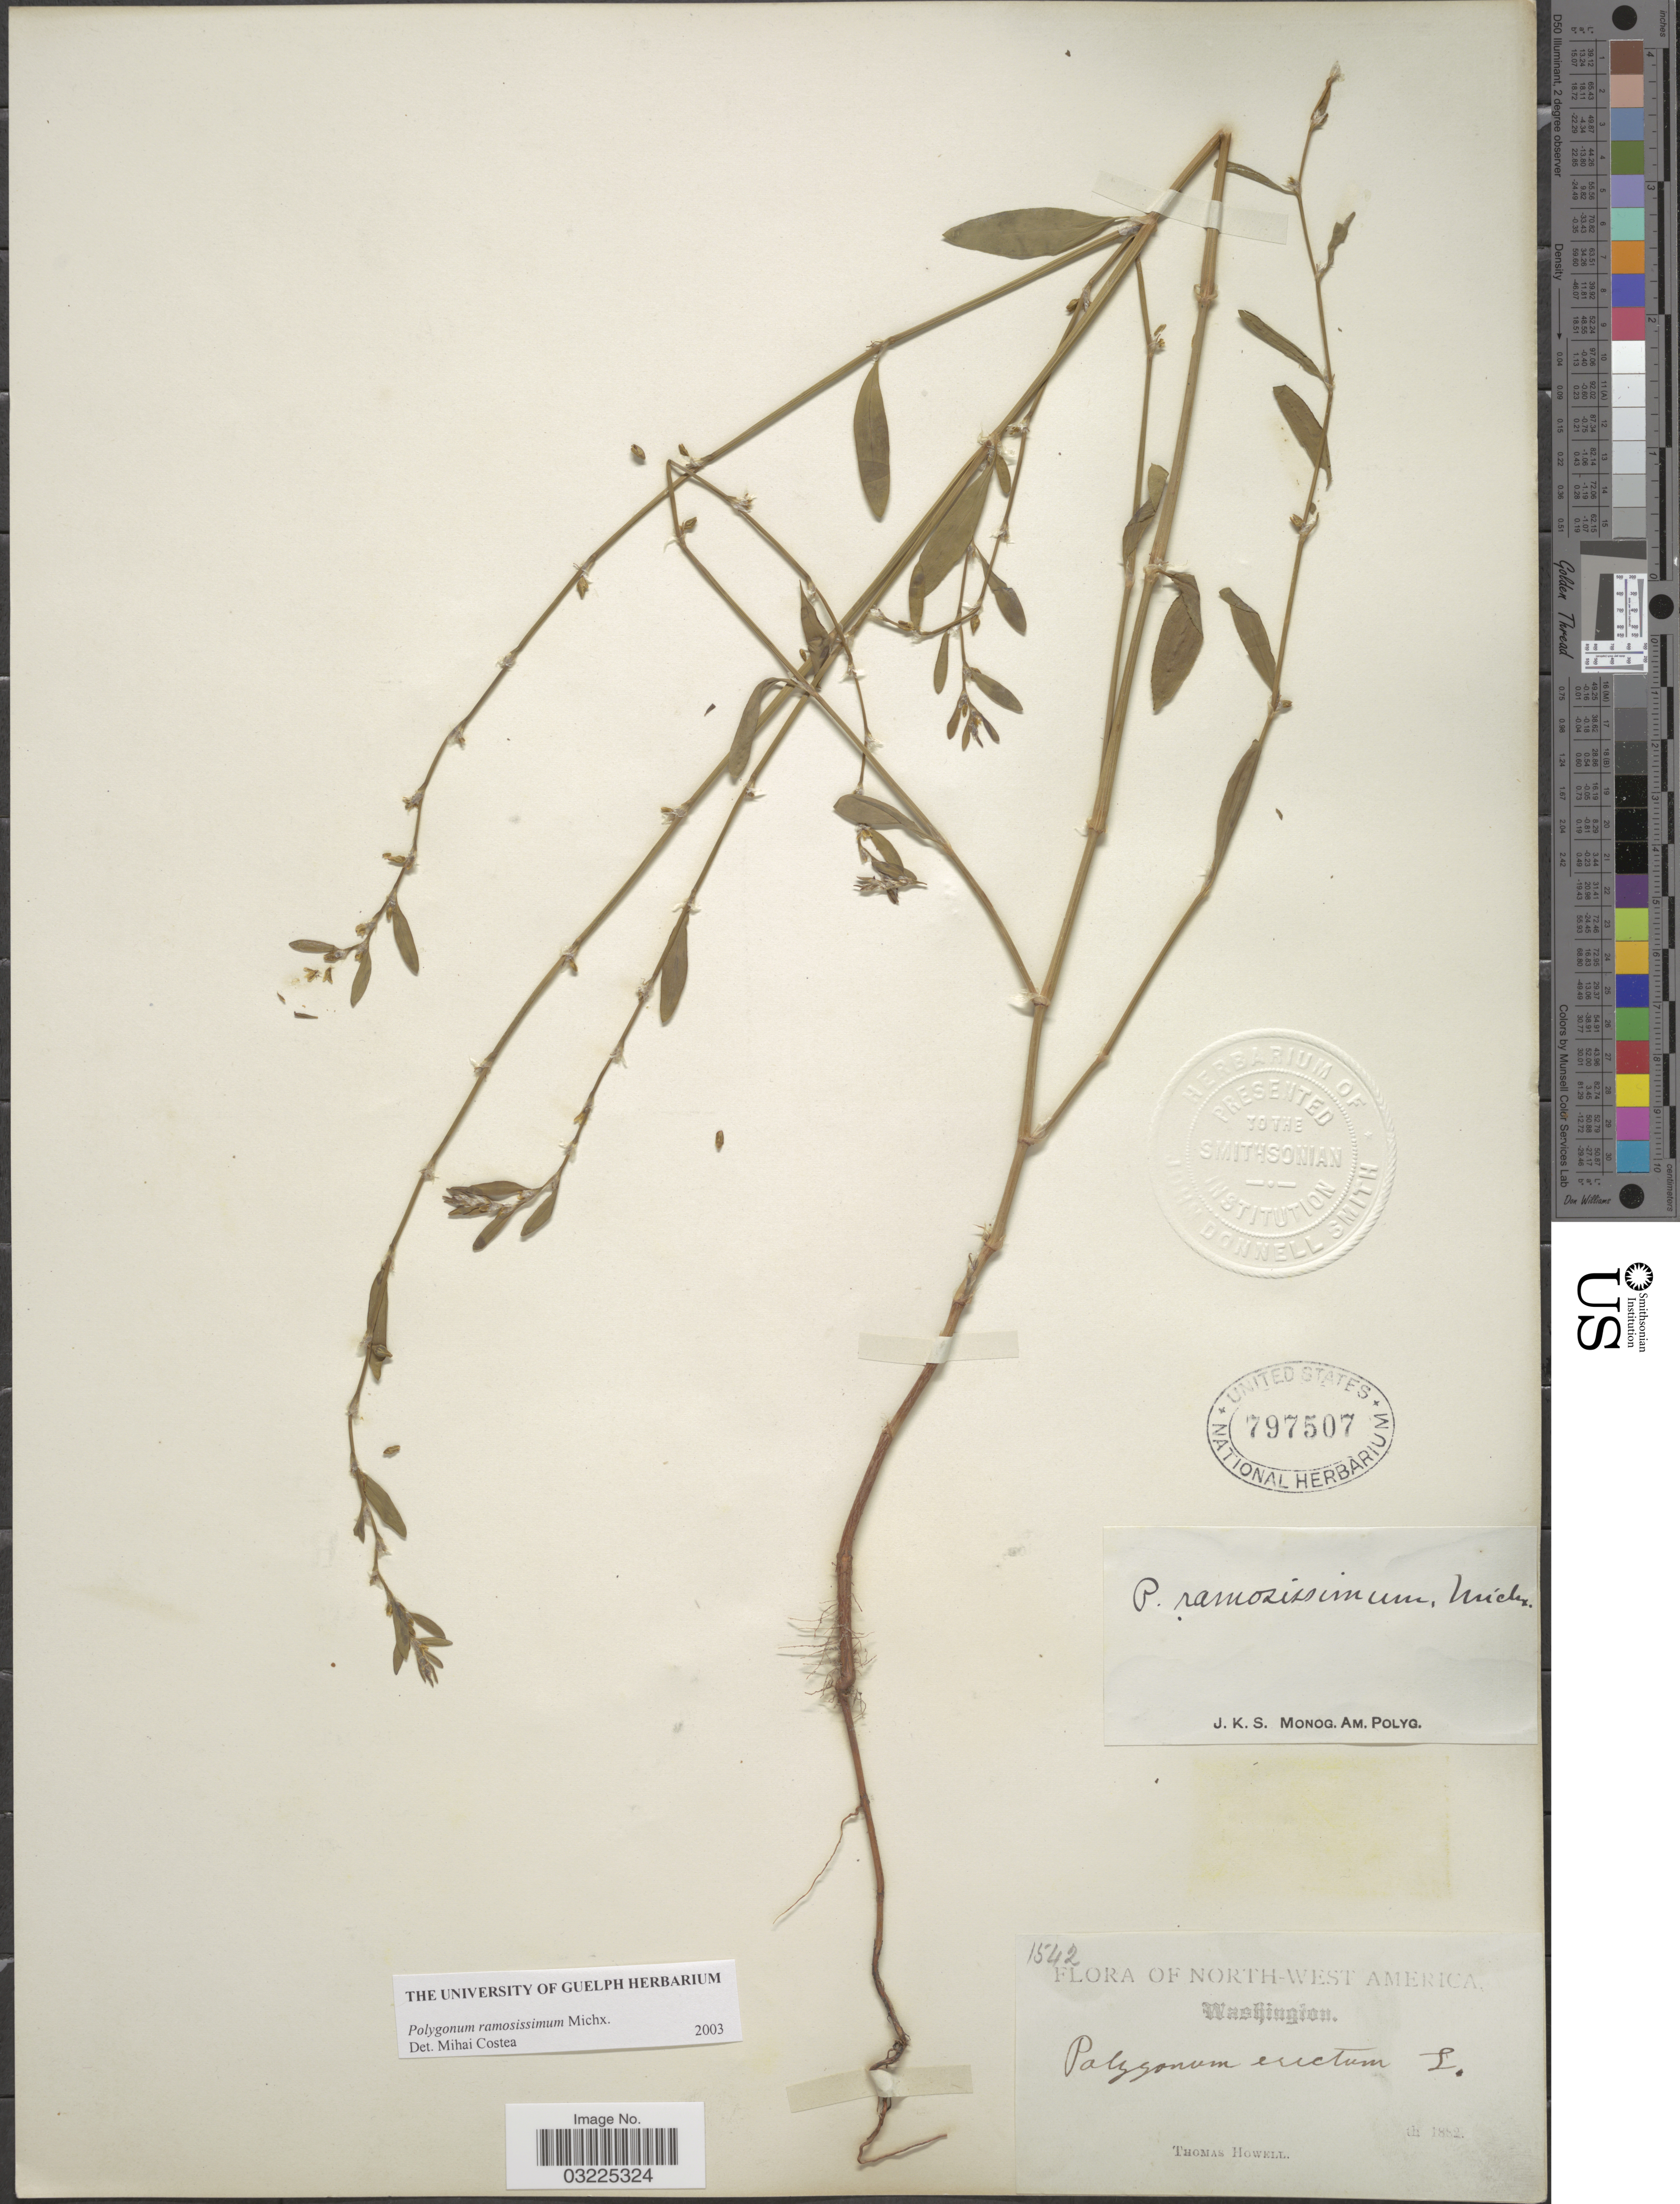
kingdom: Plantae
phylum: Tracheophyta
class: Magnoliopsida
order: Caryophyllales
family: Polygonaceae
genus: Polygonum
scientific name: Polygonum ramosissimum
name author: Michx.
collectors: T. Howell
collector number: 1542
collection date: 1882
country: United States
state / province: Washington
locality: North-west America.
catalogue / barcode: US 797507